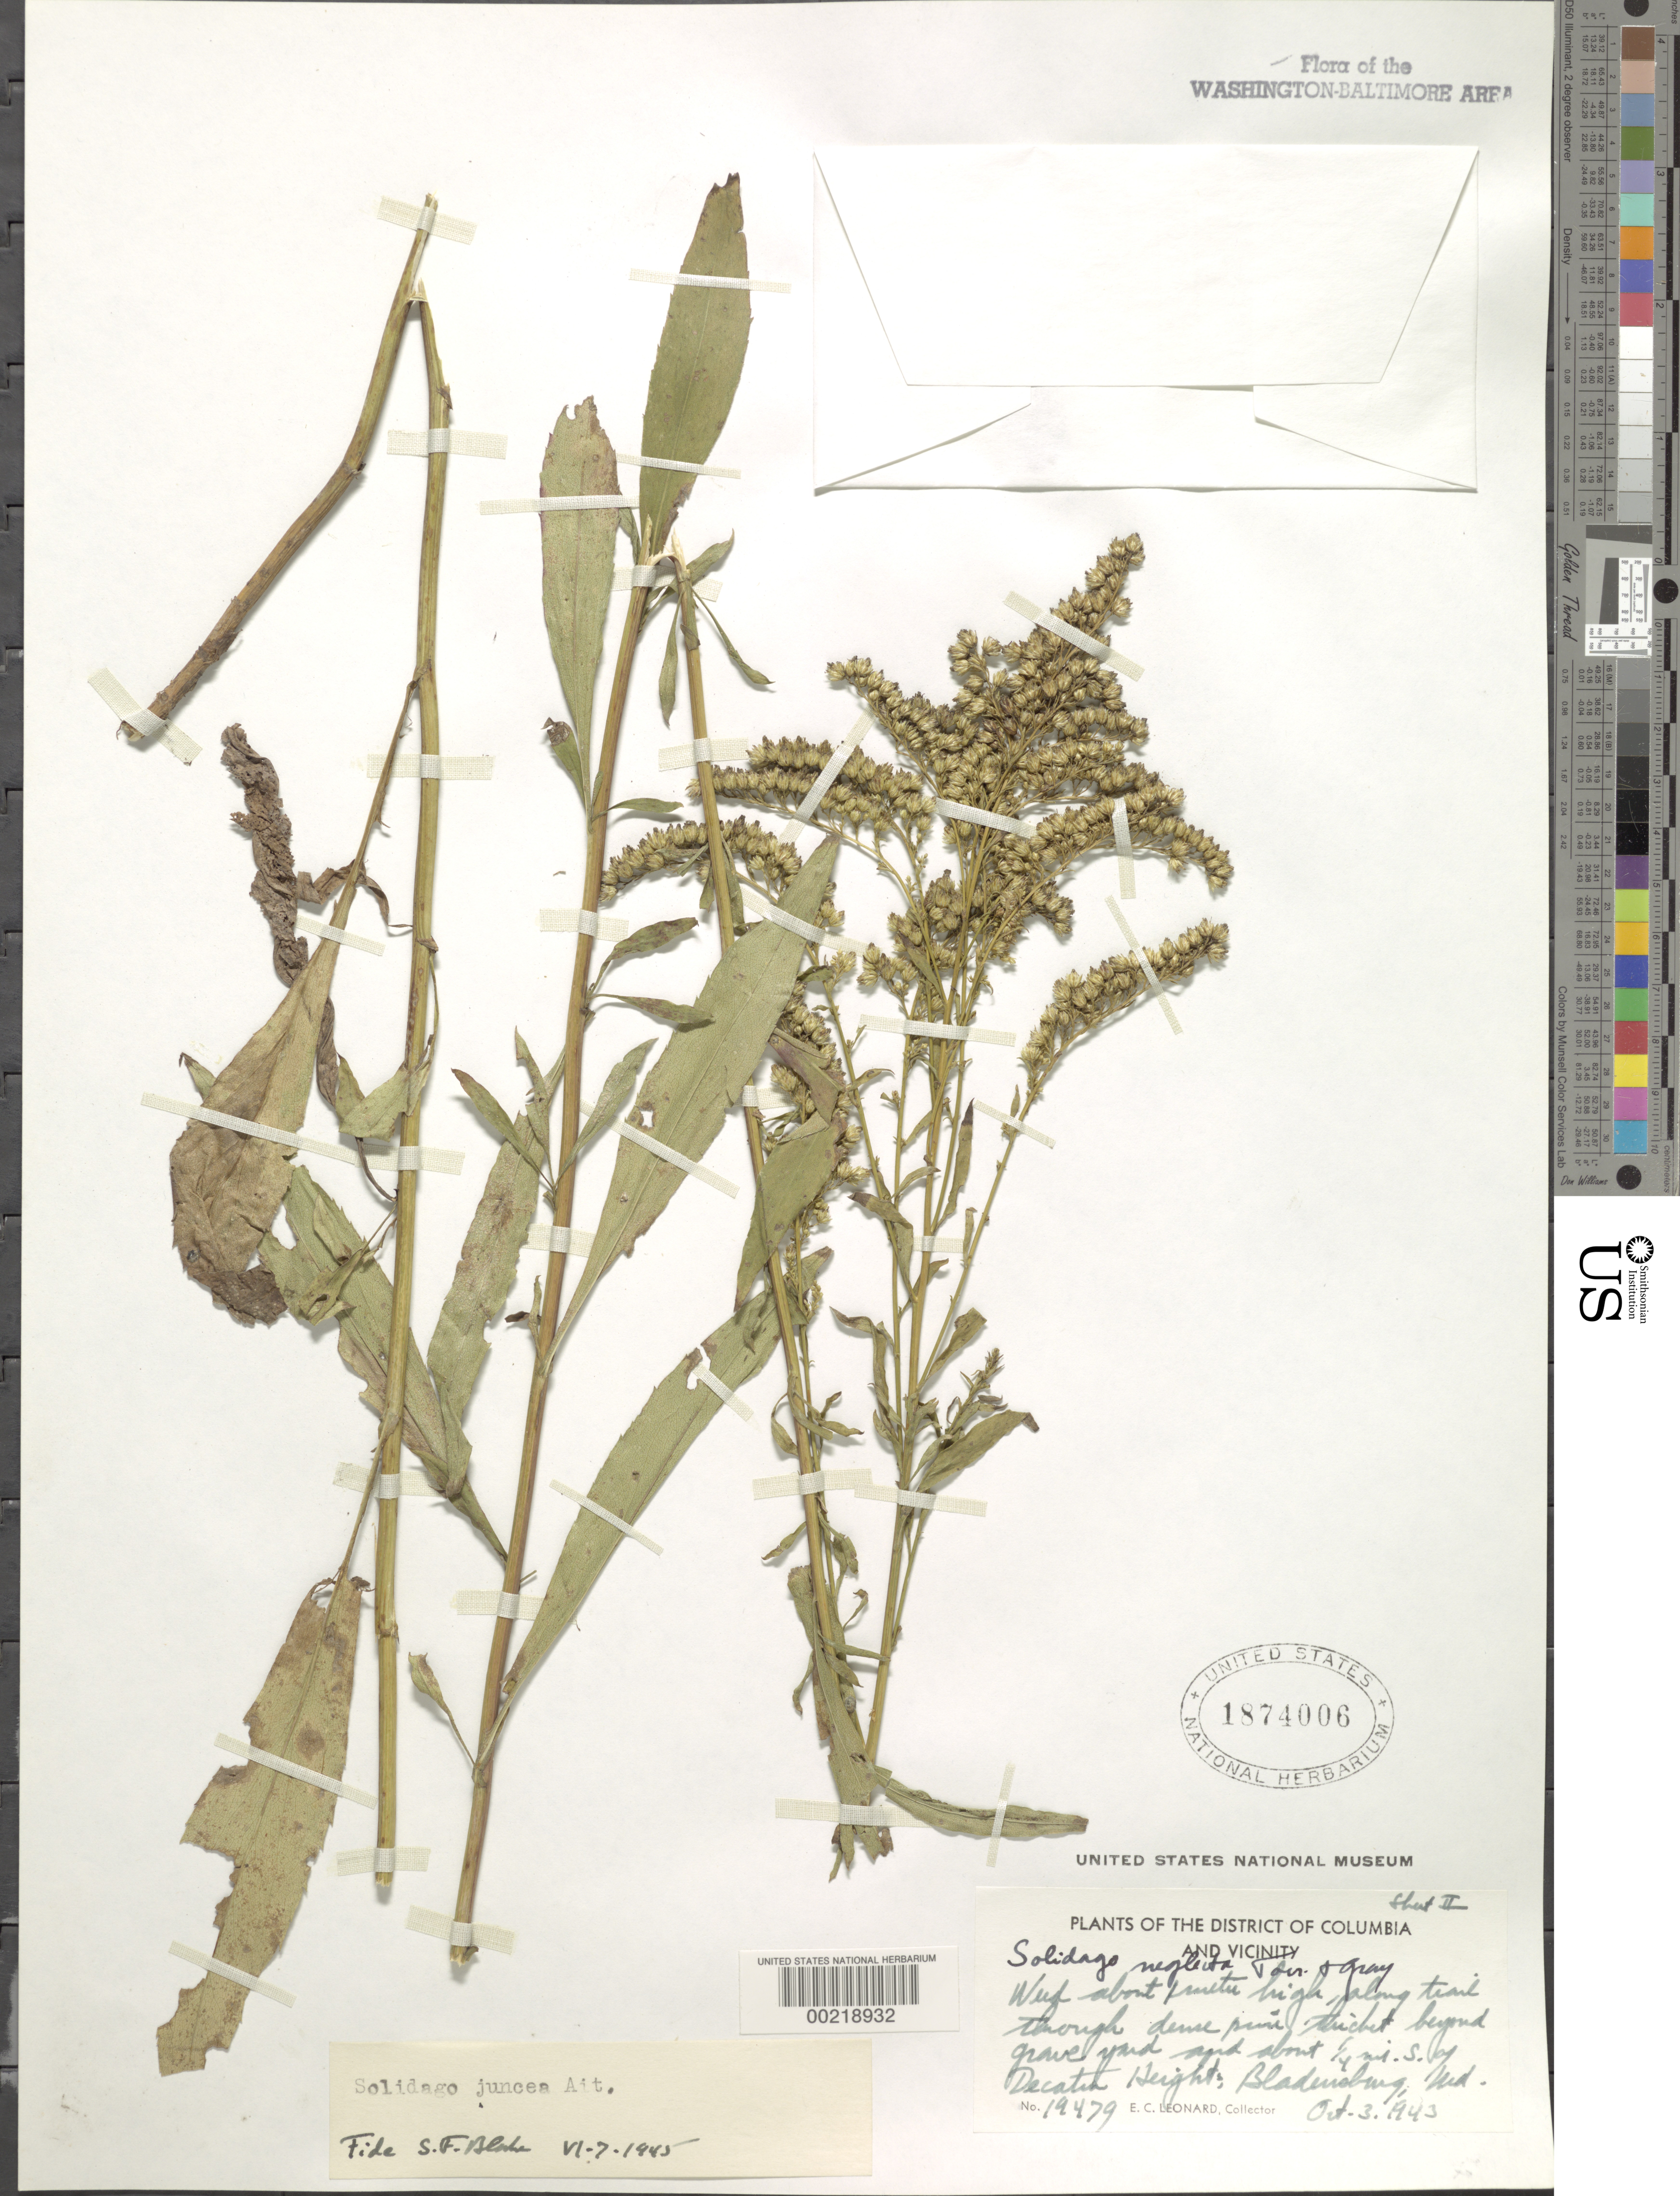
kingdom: Plantae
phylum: Tracheophyta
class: Magnoliopsida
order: Asterales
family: Asteraceae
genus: Solidago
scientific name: Solidago juncea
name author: Aiton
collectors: E. C. Leonard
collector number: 19479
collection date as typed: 03 Oct 1943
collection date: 1943-10-03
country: United States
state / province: Maryland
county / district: Prince George's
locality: South of Decatur Heights, Bladensburg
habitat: Trail through dense pine thicket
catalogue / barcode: US 1874006